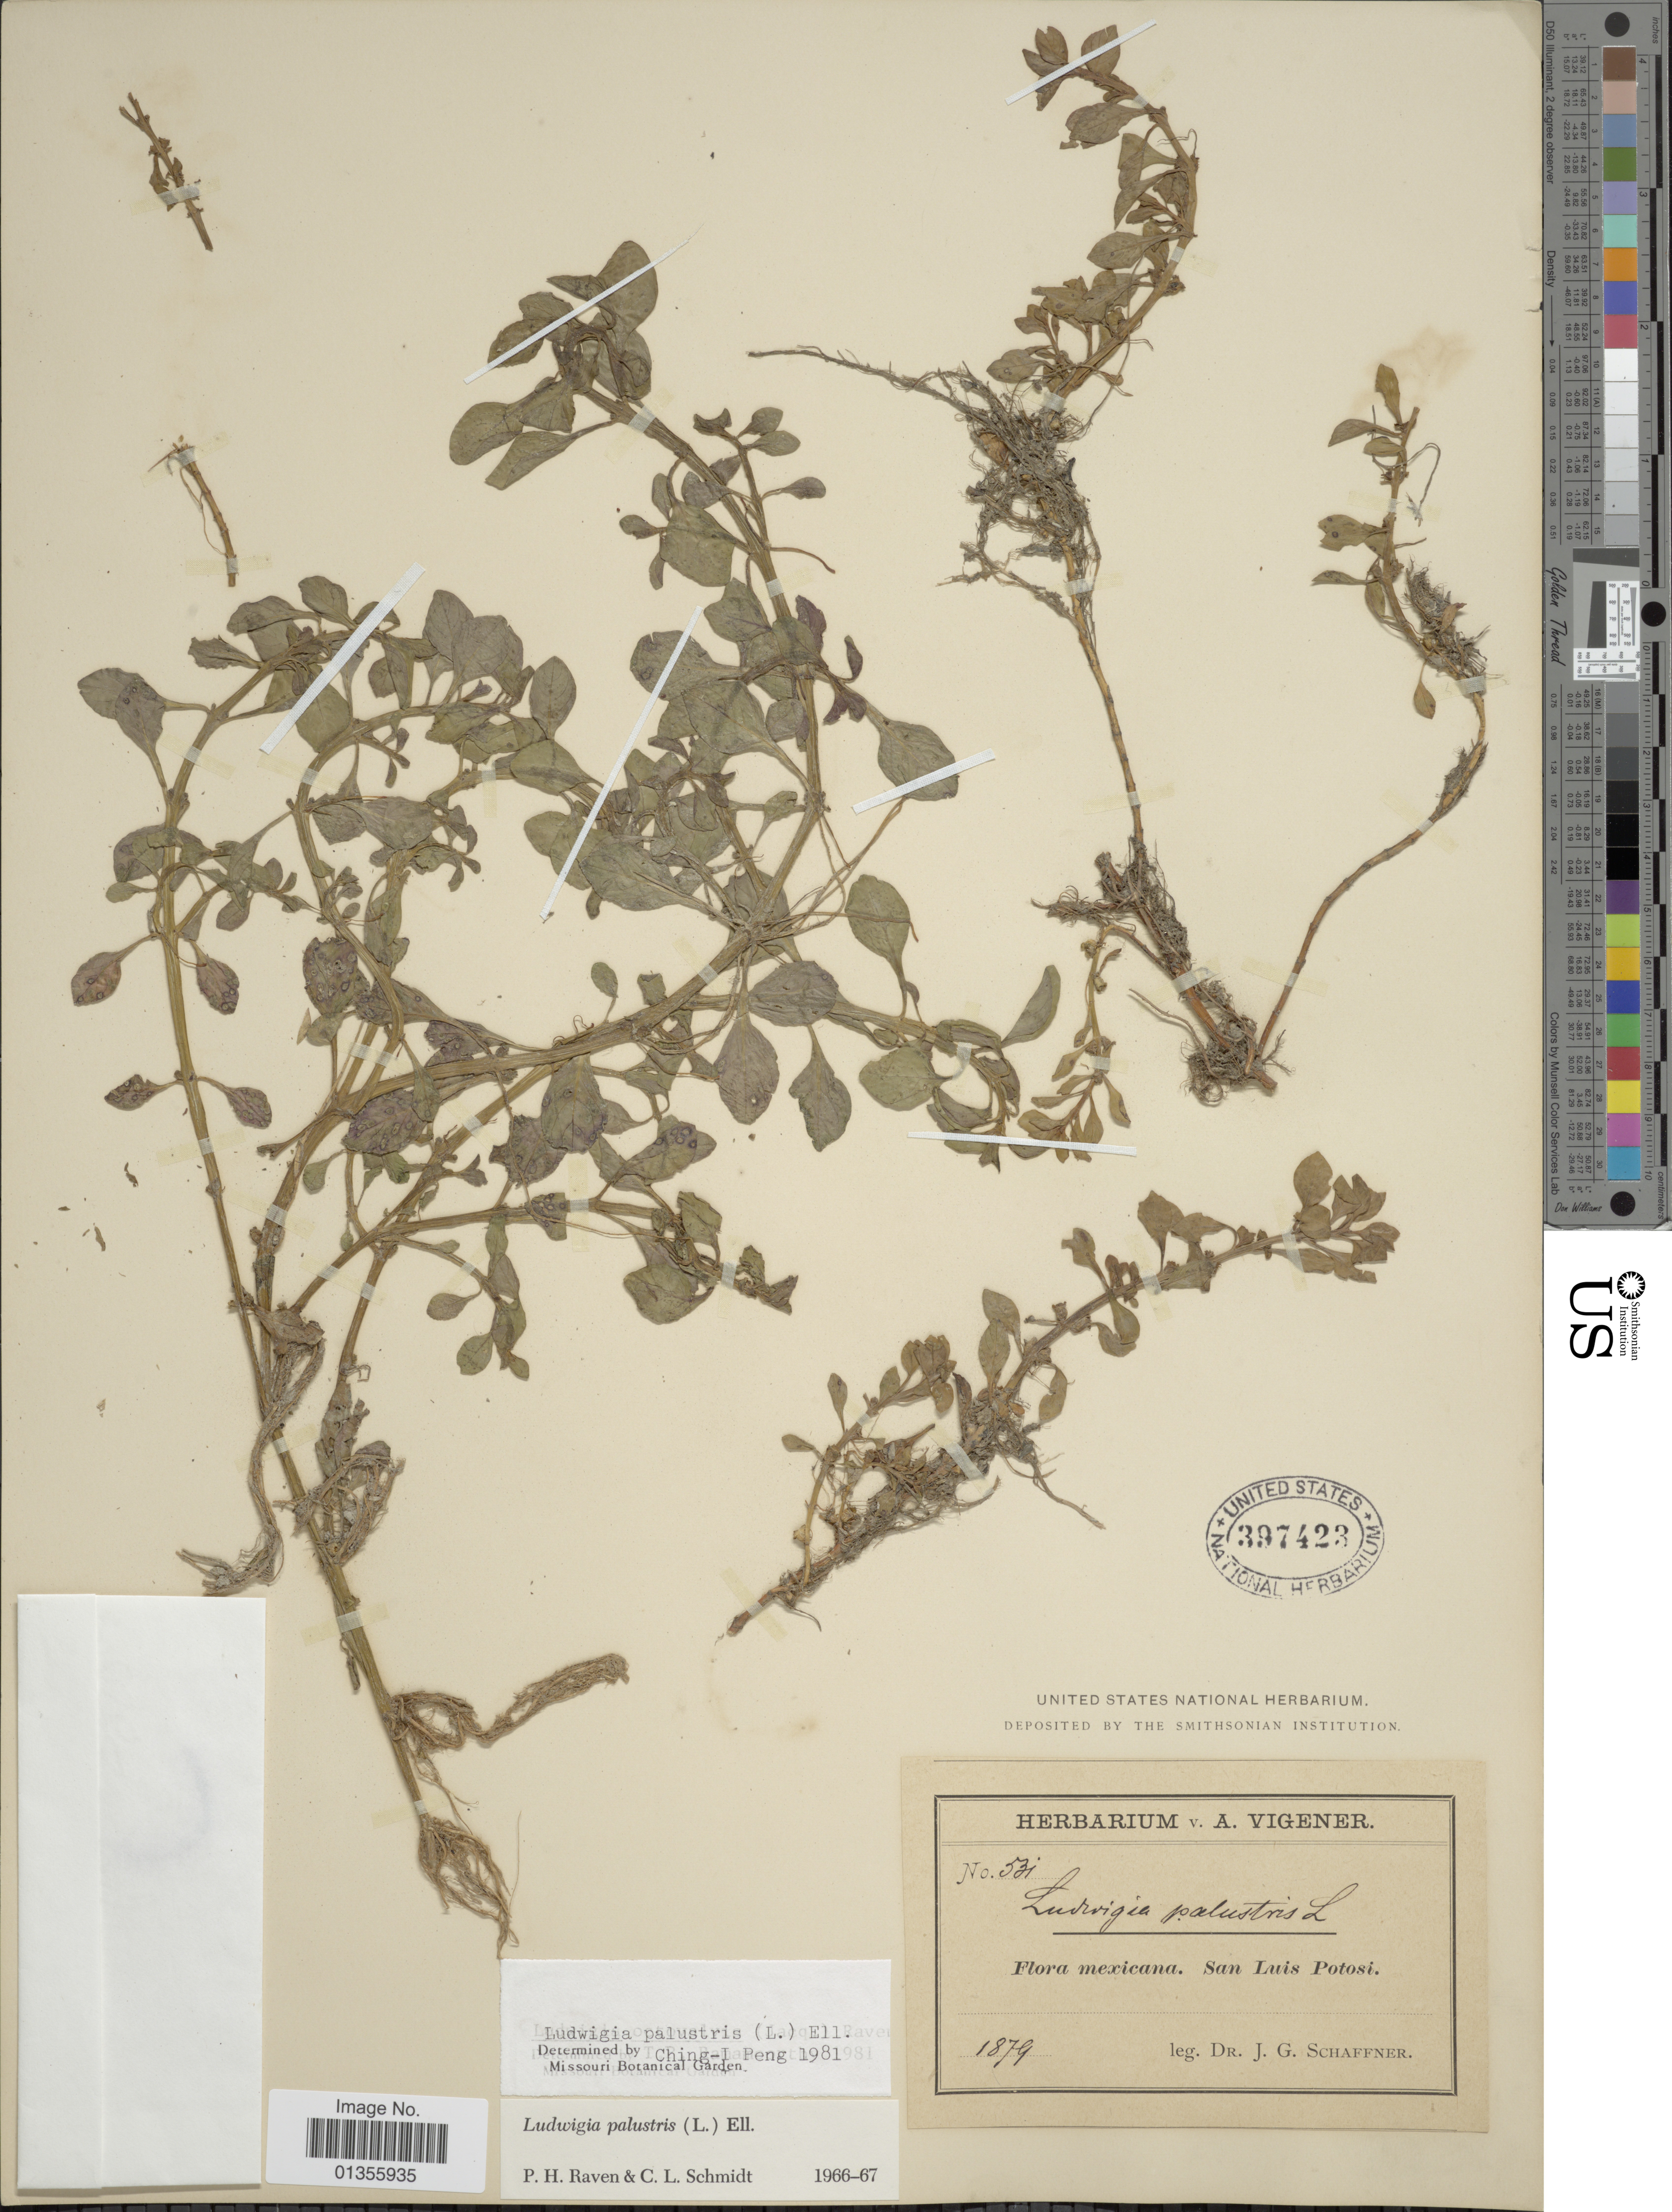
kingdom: Plantae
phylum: Tracheophyta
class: Magnoliopsida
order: Myrtales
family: Onagraceae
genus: Ludwigia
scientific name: Ludwigia palustris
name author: (L.) Elliott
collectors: J. G. Schaffner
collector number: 531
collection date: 1879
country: Mexico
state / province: San Luis Potosí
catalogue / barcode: US 397423